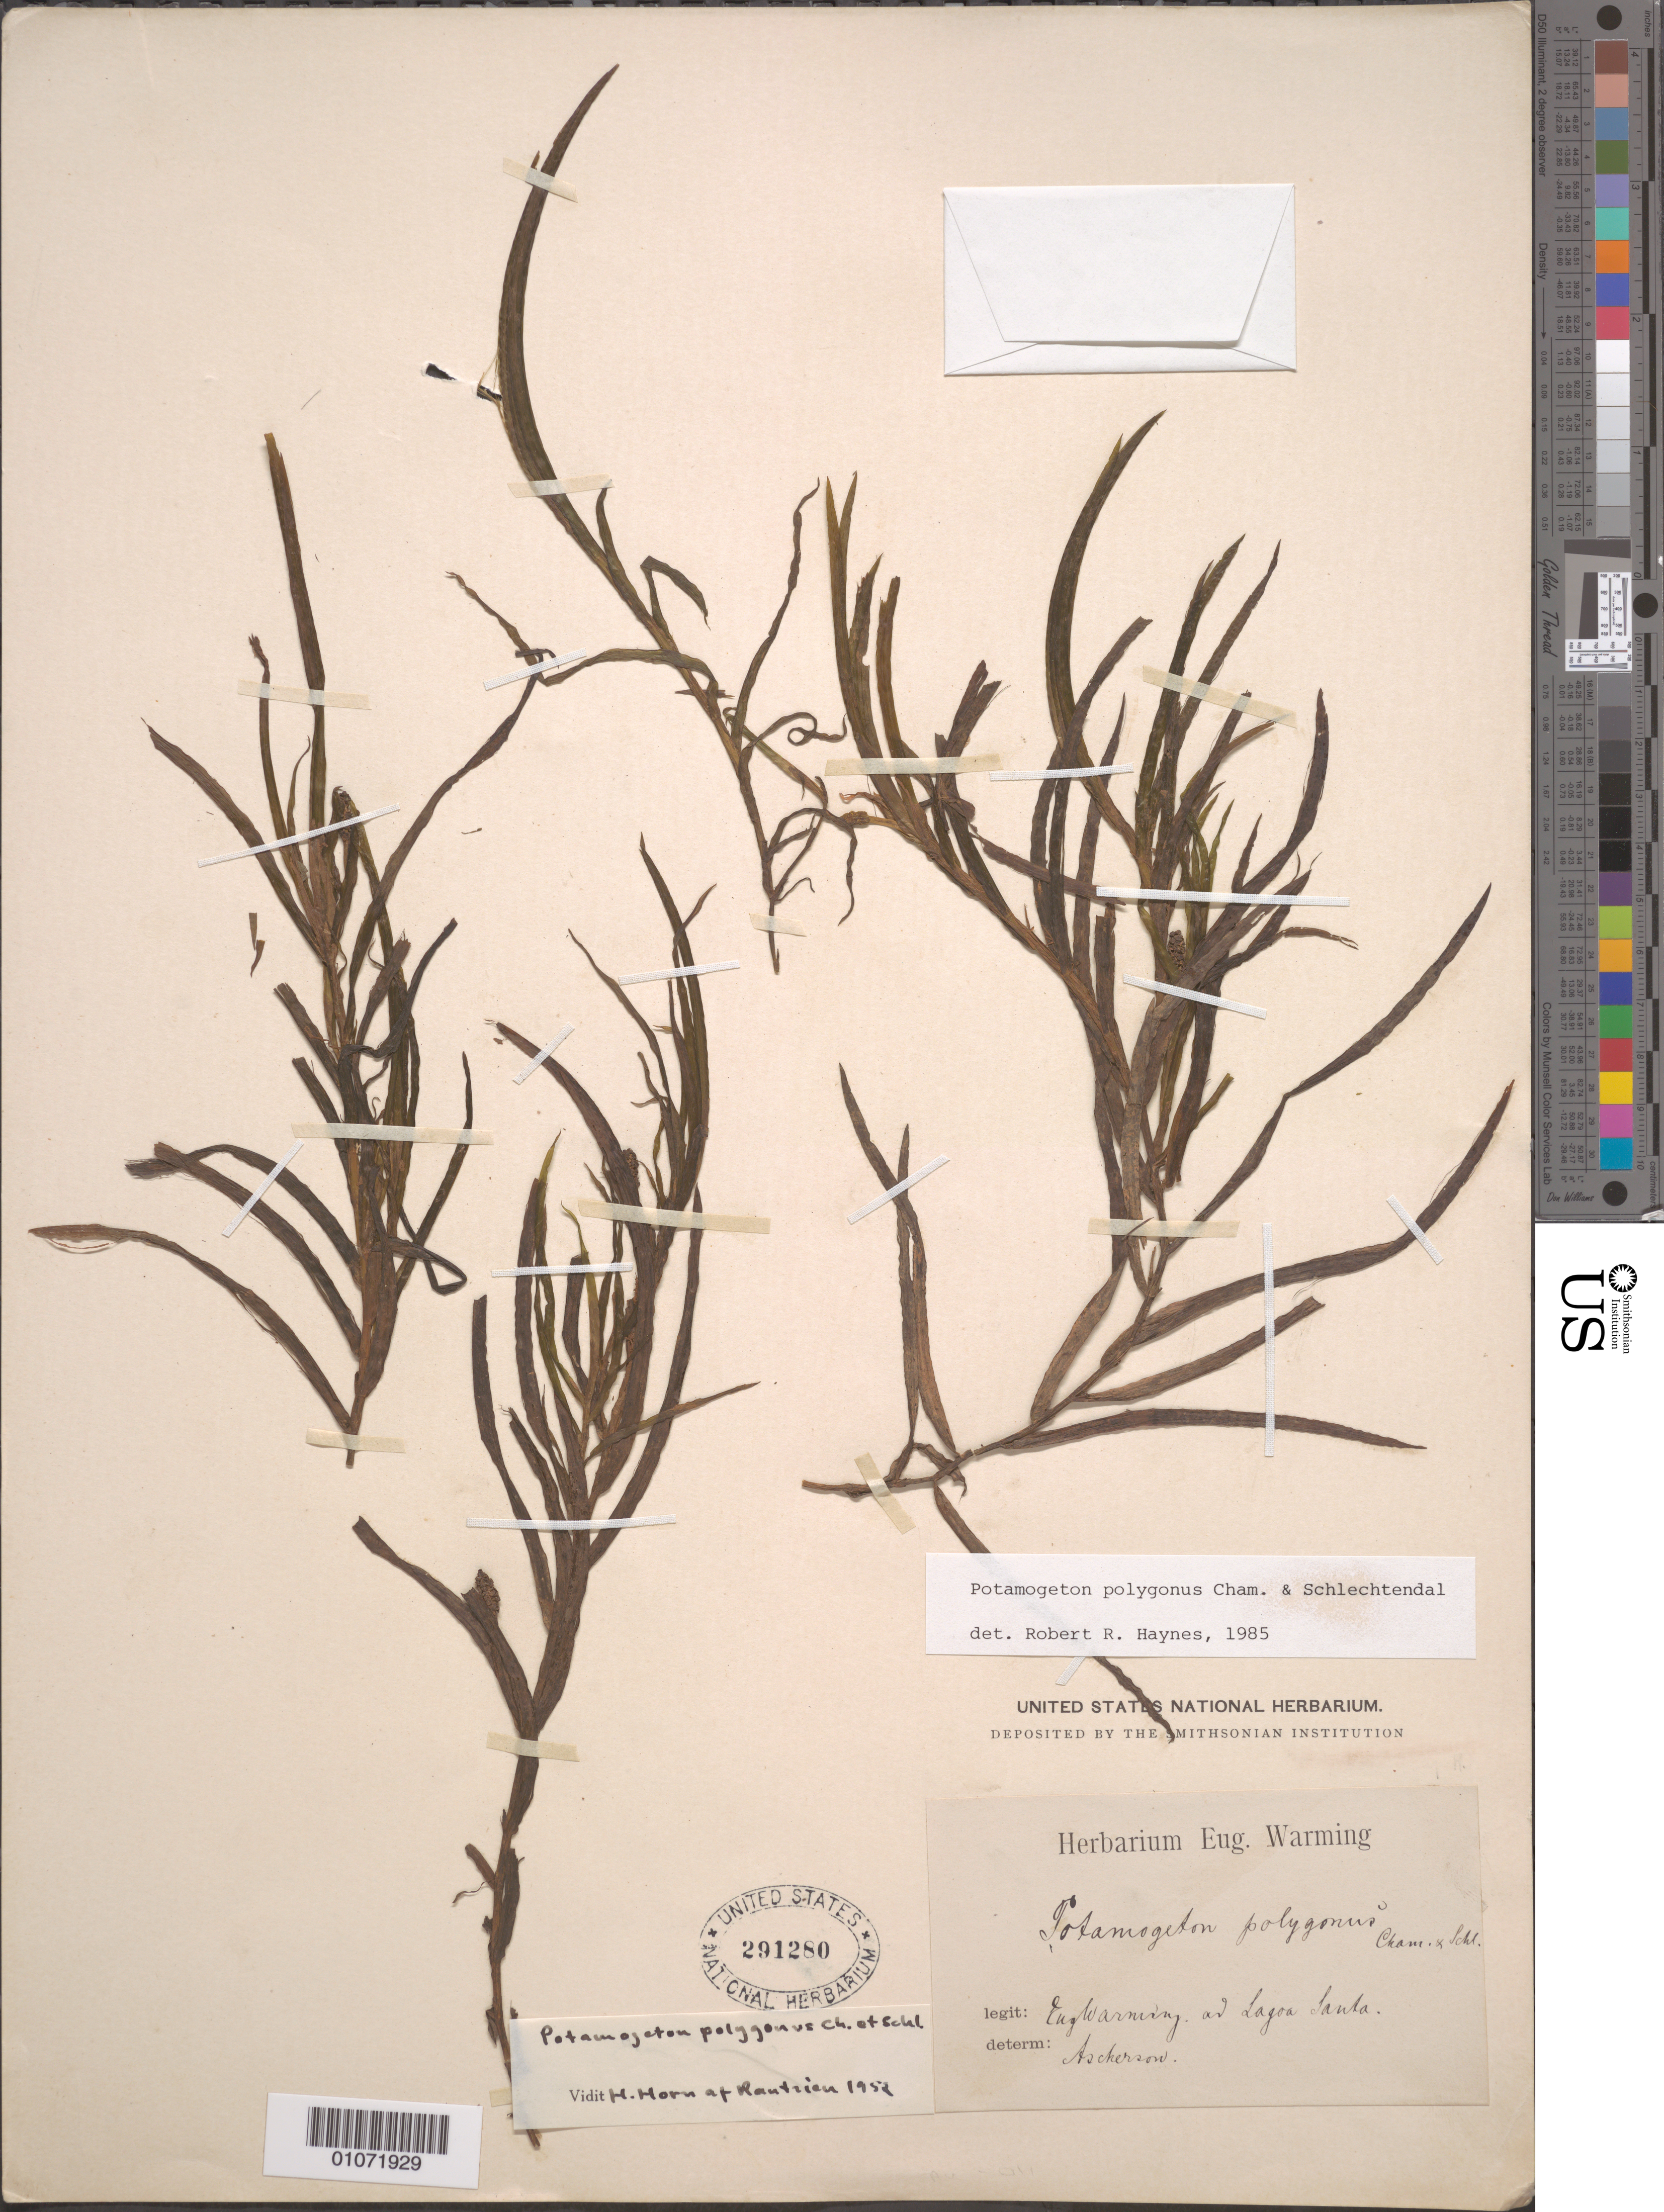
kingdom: Plantae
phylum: Tracheophyta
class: Liliopsida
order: Alismatales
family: Potamogetonaceae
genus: Potamogeton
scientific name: Potamogeton polygonus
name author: Cham. ex Schltdl.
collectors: E. Warming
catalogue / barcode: US 291280